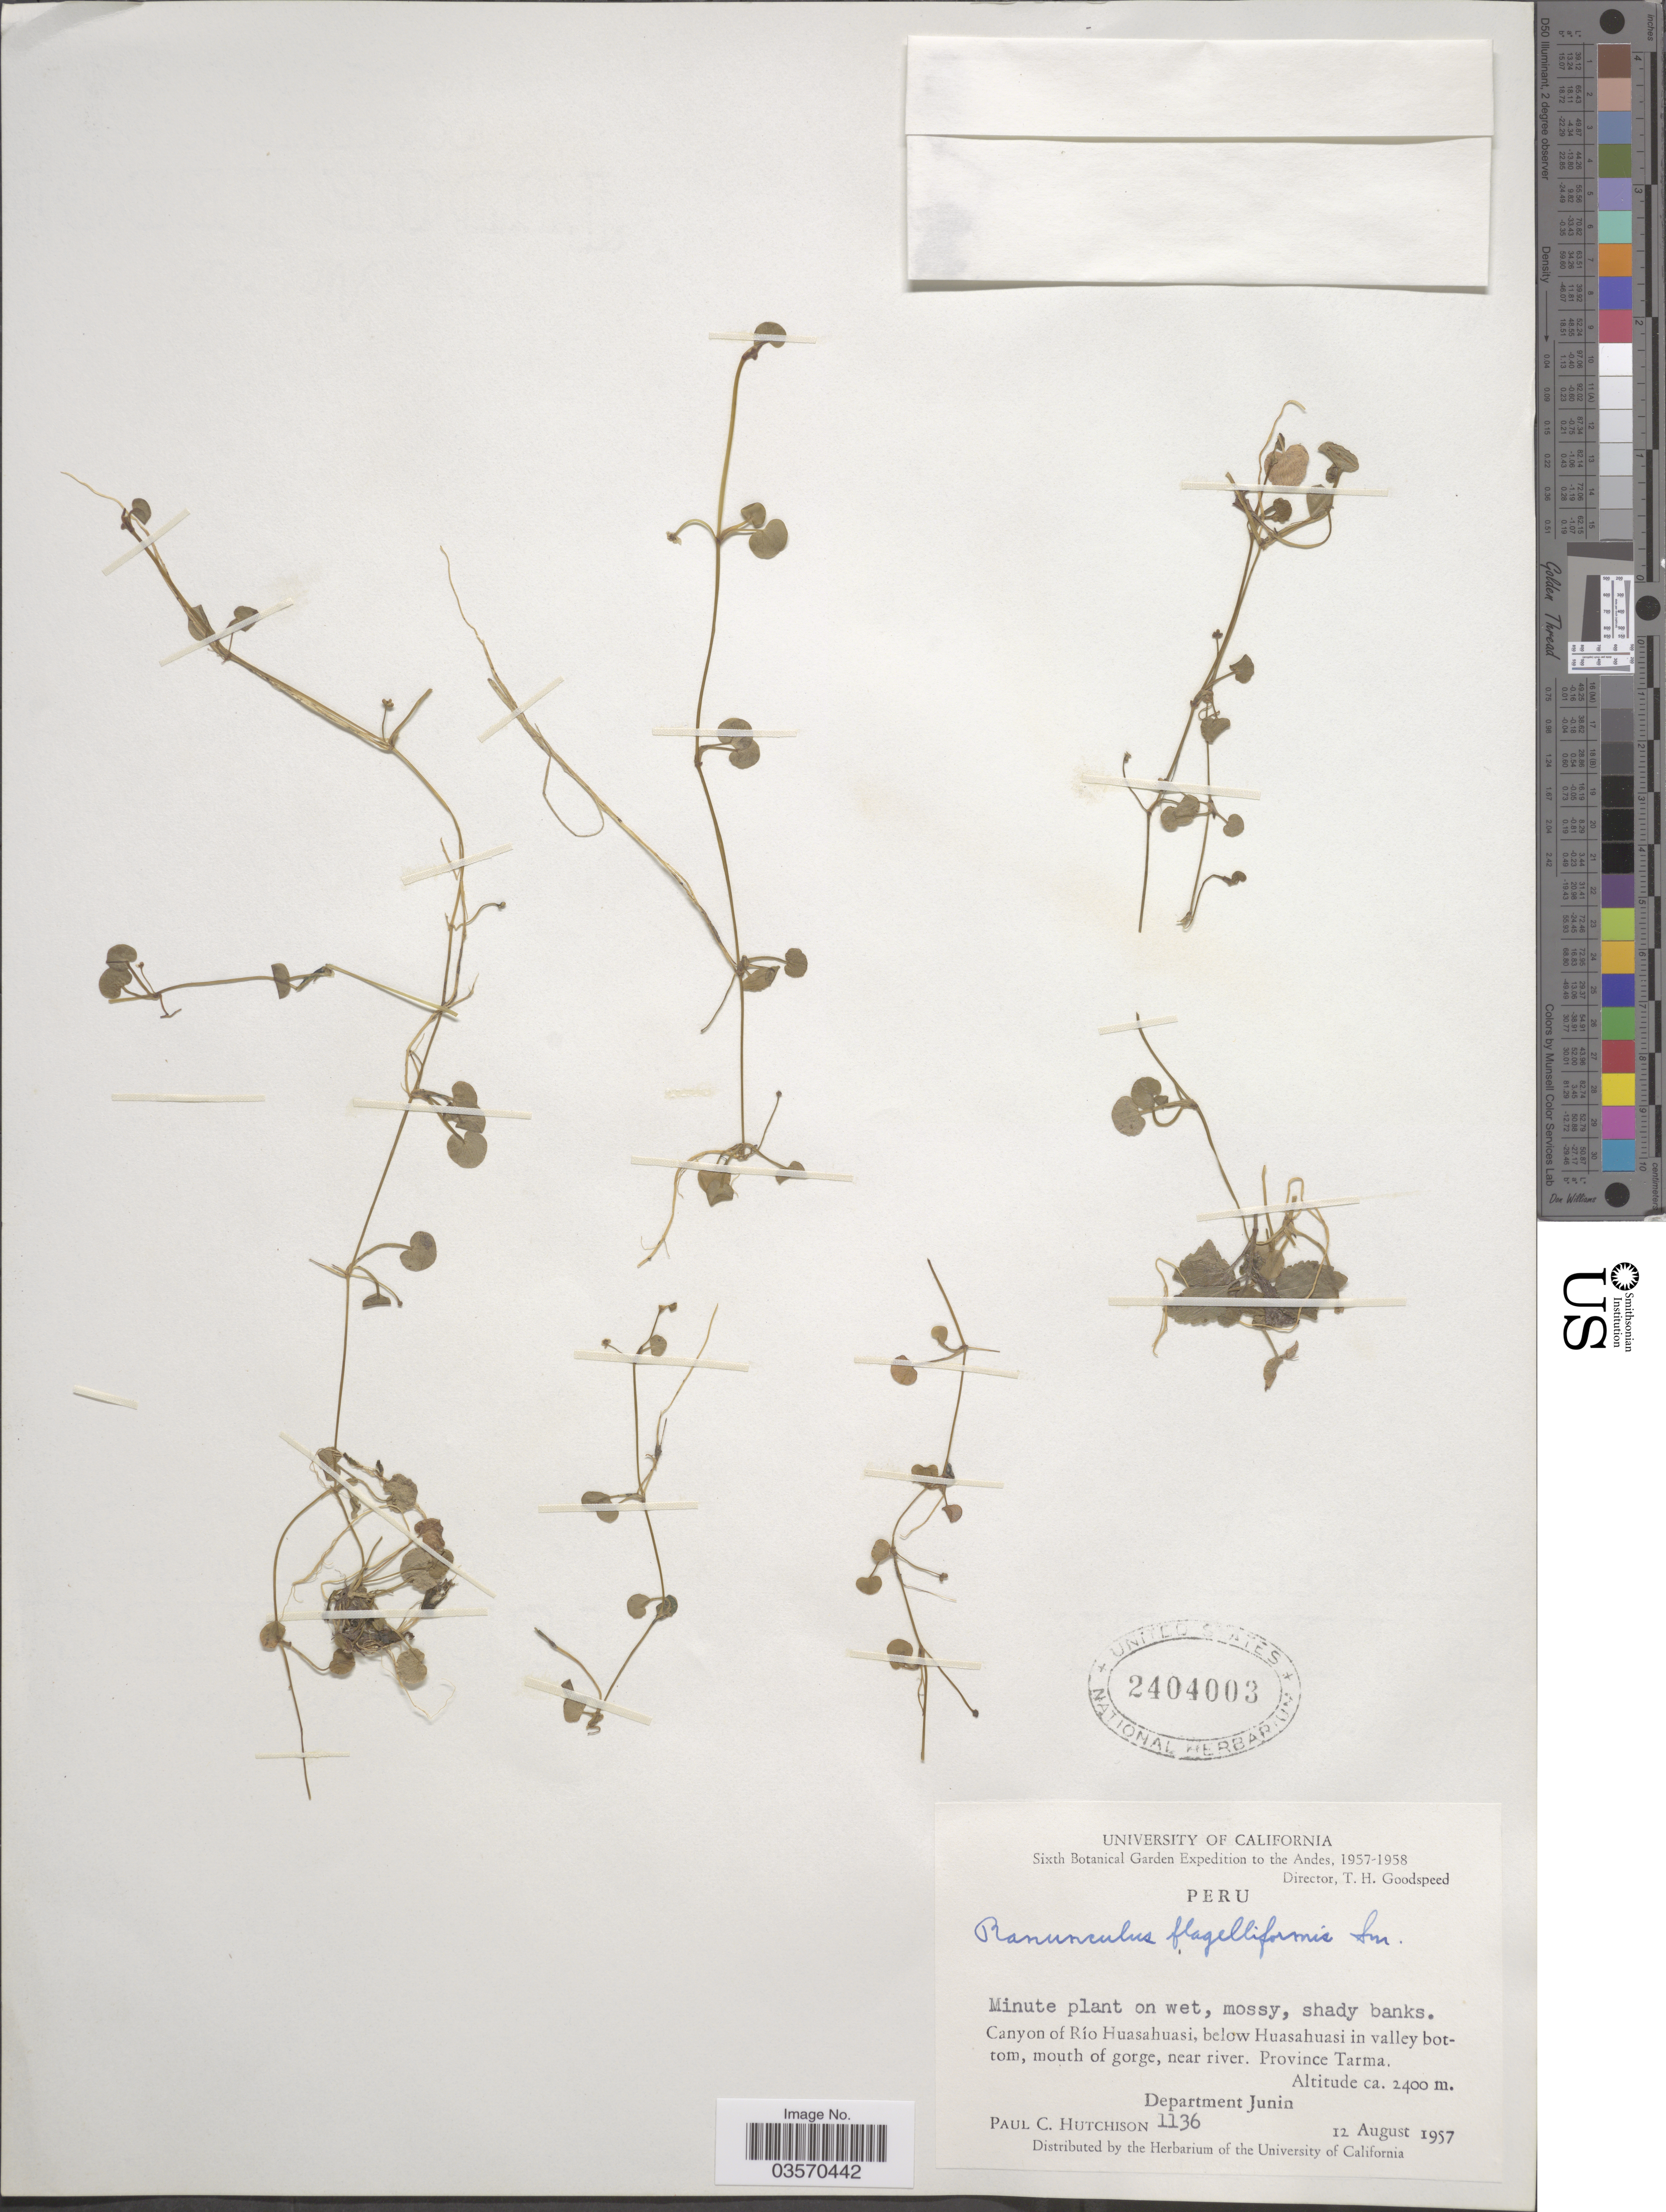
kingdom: Plantae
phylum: Tracheophyta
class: Magnoliopsida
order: Ranunculales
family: Ranunculaceae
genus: Ranunculus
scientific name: Ranunculus flagelliformis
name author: Sm.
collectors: P. C. Hutchison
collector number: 1136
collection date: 1957-08-12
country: Peru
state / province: Junín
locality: The Andes. Canyon of Río Huasahuasi, below Huasahuasi in valley bottom, mouth of gorge, near river. Province Tarma. Department Junin.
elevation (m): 2400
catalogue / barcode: US 2404003